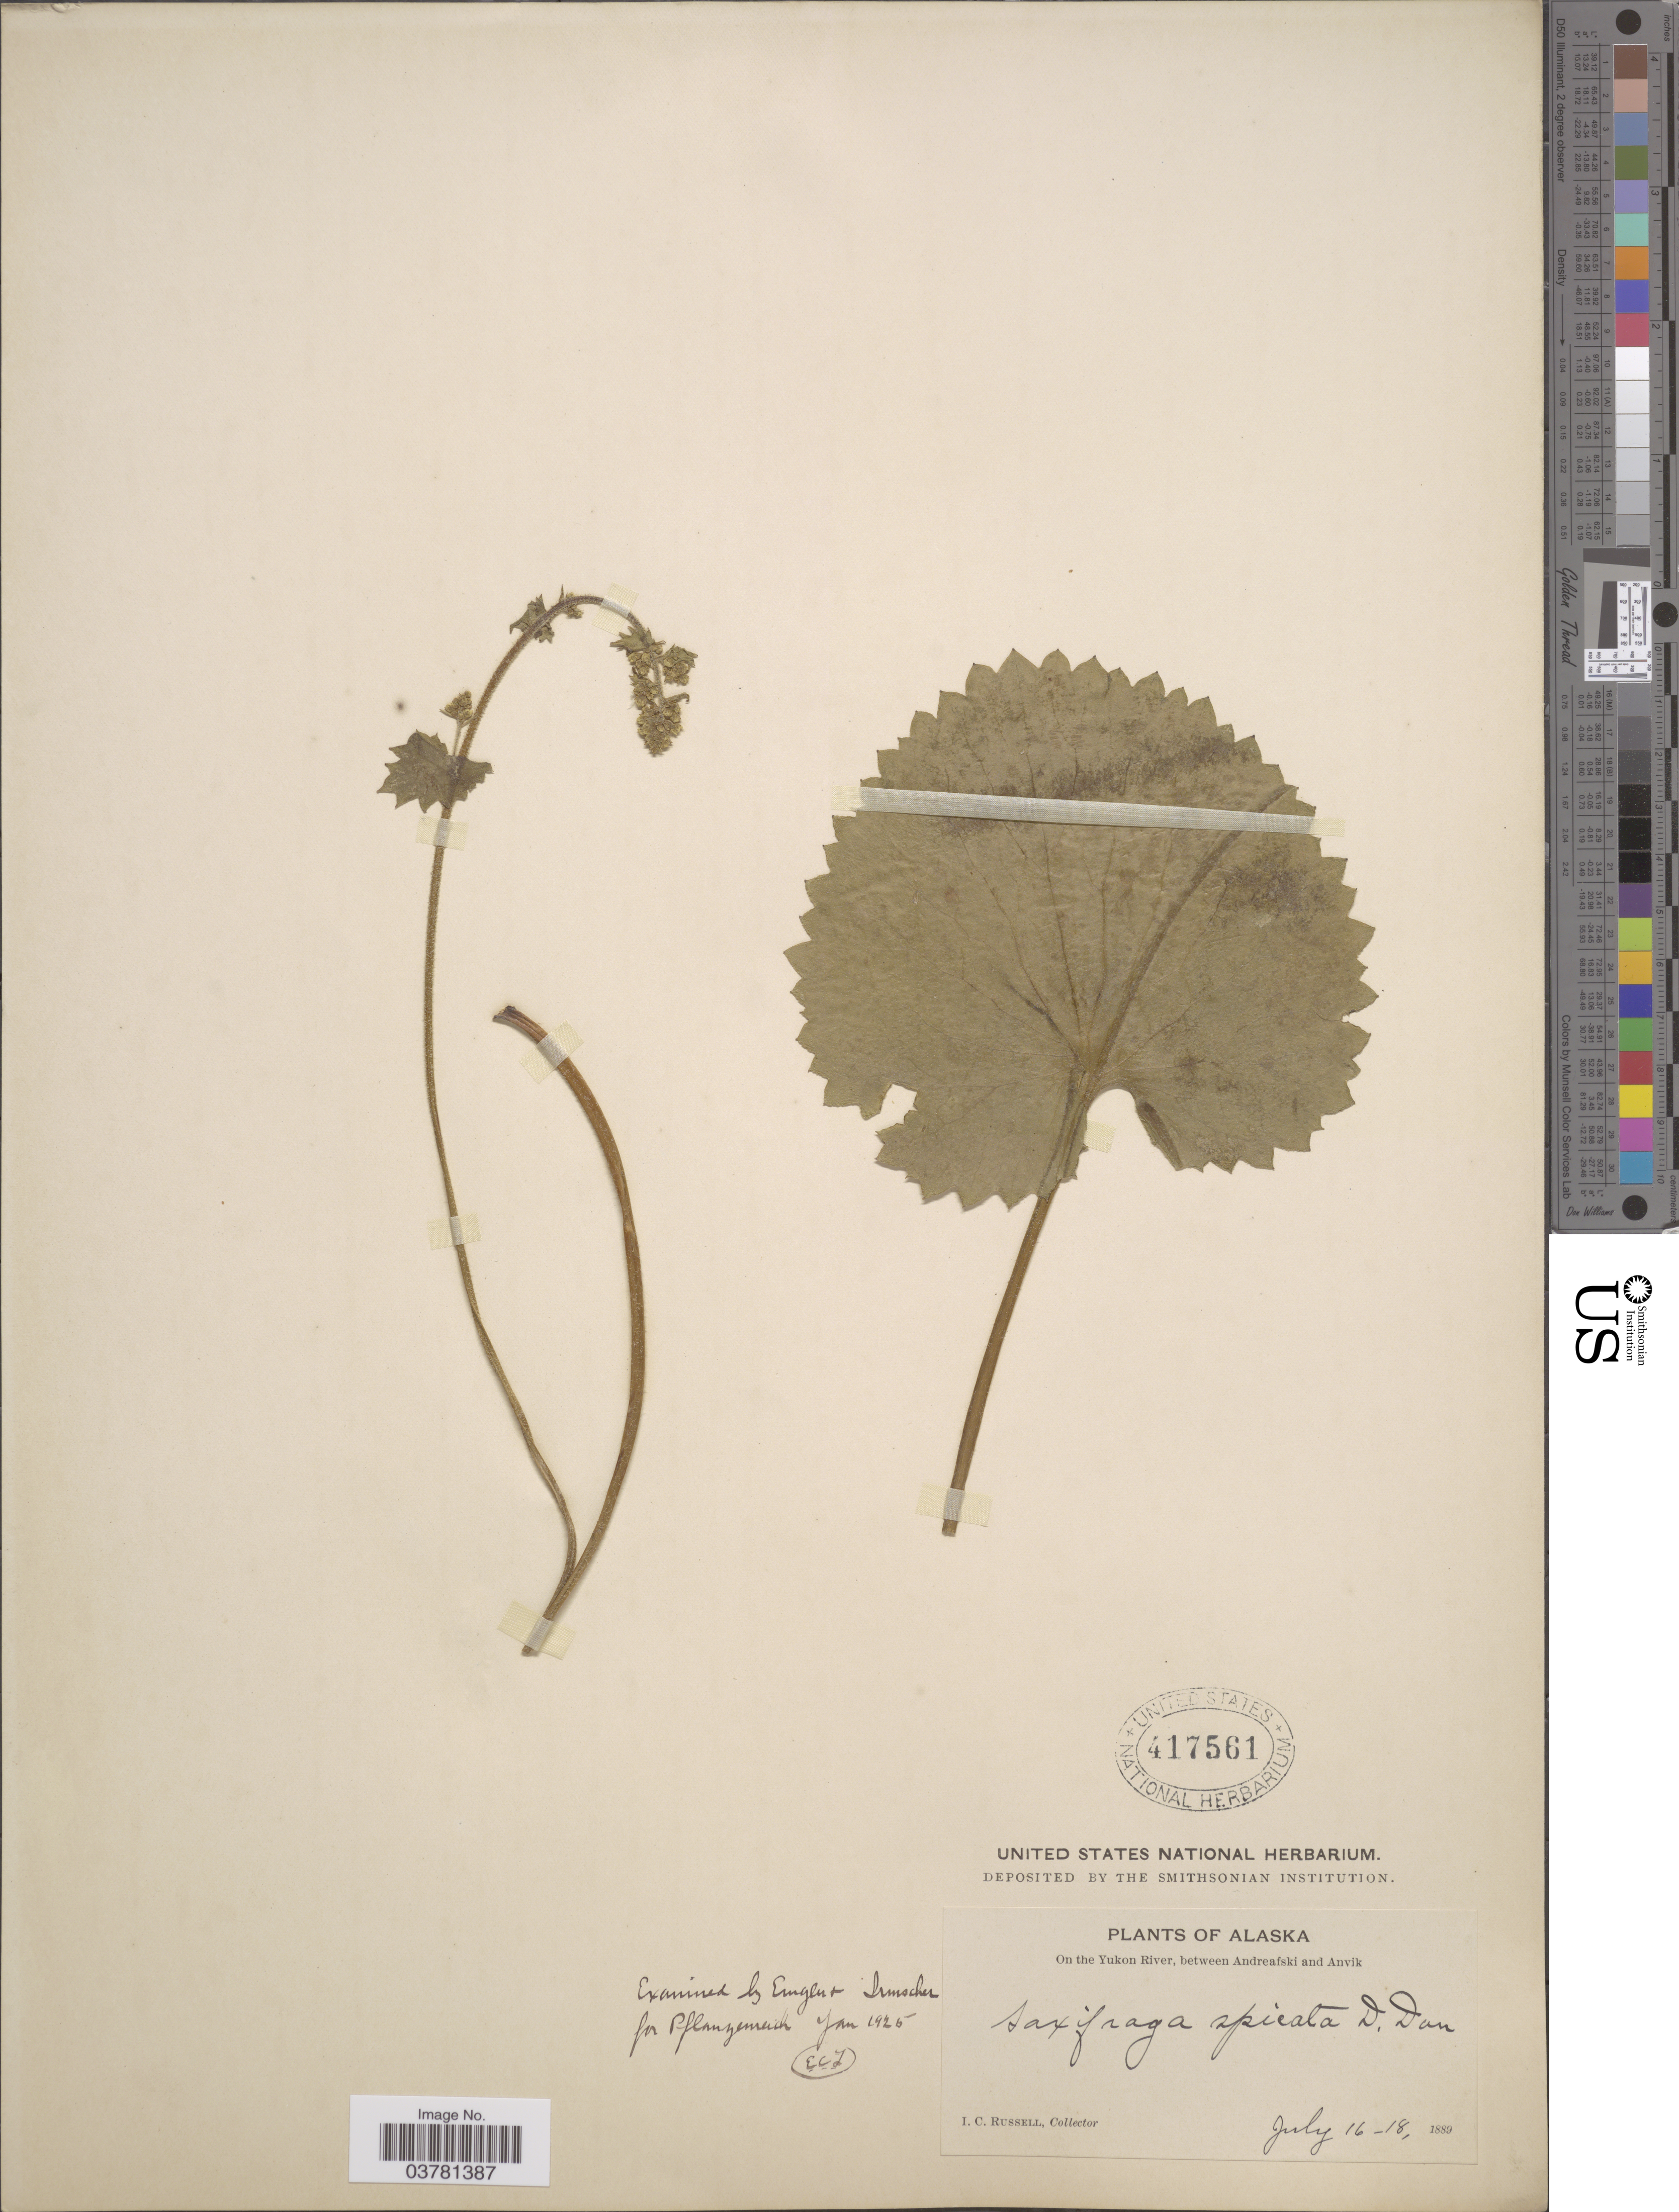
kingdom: Plantae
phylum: Tracheophyta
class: Magnoliopsida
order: Saxifragales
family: Saxifragaceae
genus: Micranthes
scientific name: Micranthes spicata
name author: (D. Don) Small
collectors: I. C. Russell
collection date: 1889-07-16/1889-07-18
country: United States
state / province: Alaska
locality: On the Yukon River, between Andreafski and Anvik.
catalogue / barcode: US 417561